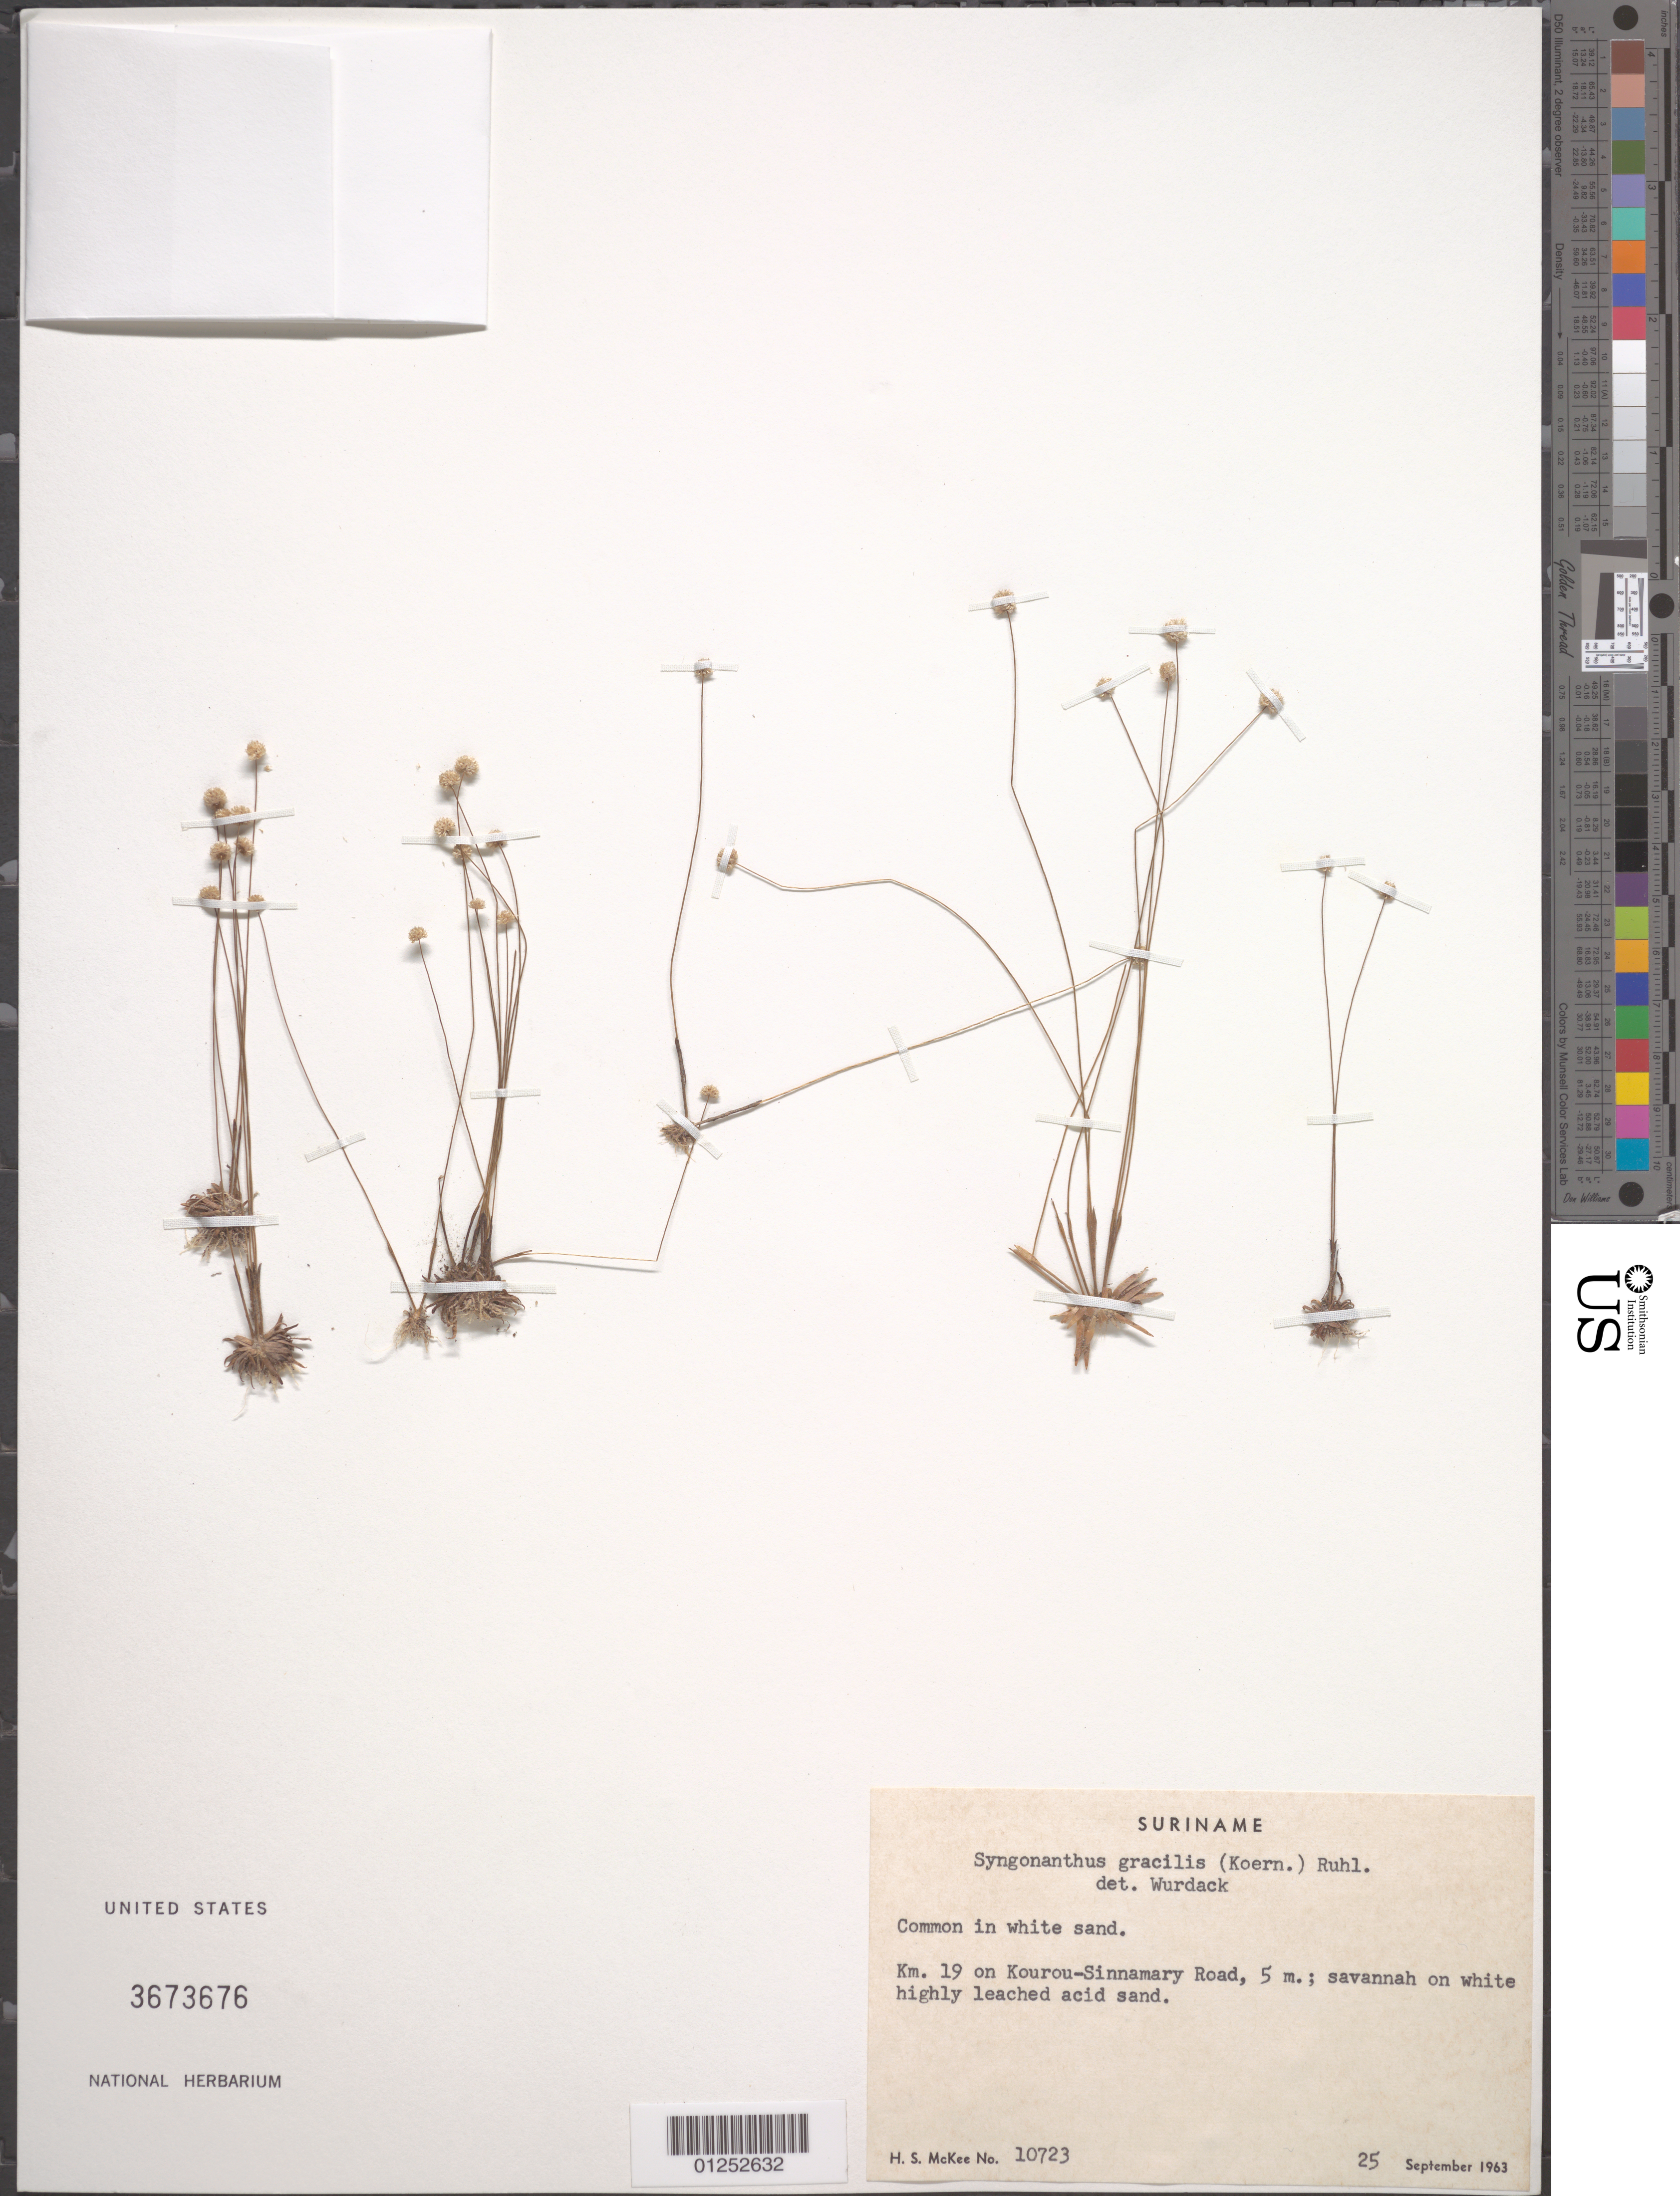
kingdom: Plantae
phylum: Tracheophyta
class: Liliopsida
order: Poales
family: Eriocaulaceae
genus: Syngonanthus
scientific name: Syngonanthus gracilis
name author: (Bong.) Ruhland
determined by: Wurdack, John J., (US), US (UNITED STATES)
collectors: H. S. McKee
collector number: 10723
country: Suriname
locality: Km. 19 on Kouoru-Sinnamary Road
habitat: Common in white sand. Savannah on white highly leached acid sand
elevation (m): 5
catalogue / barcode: US 3673676